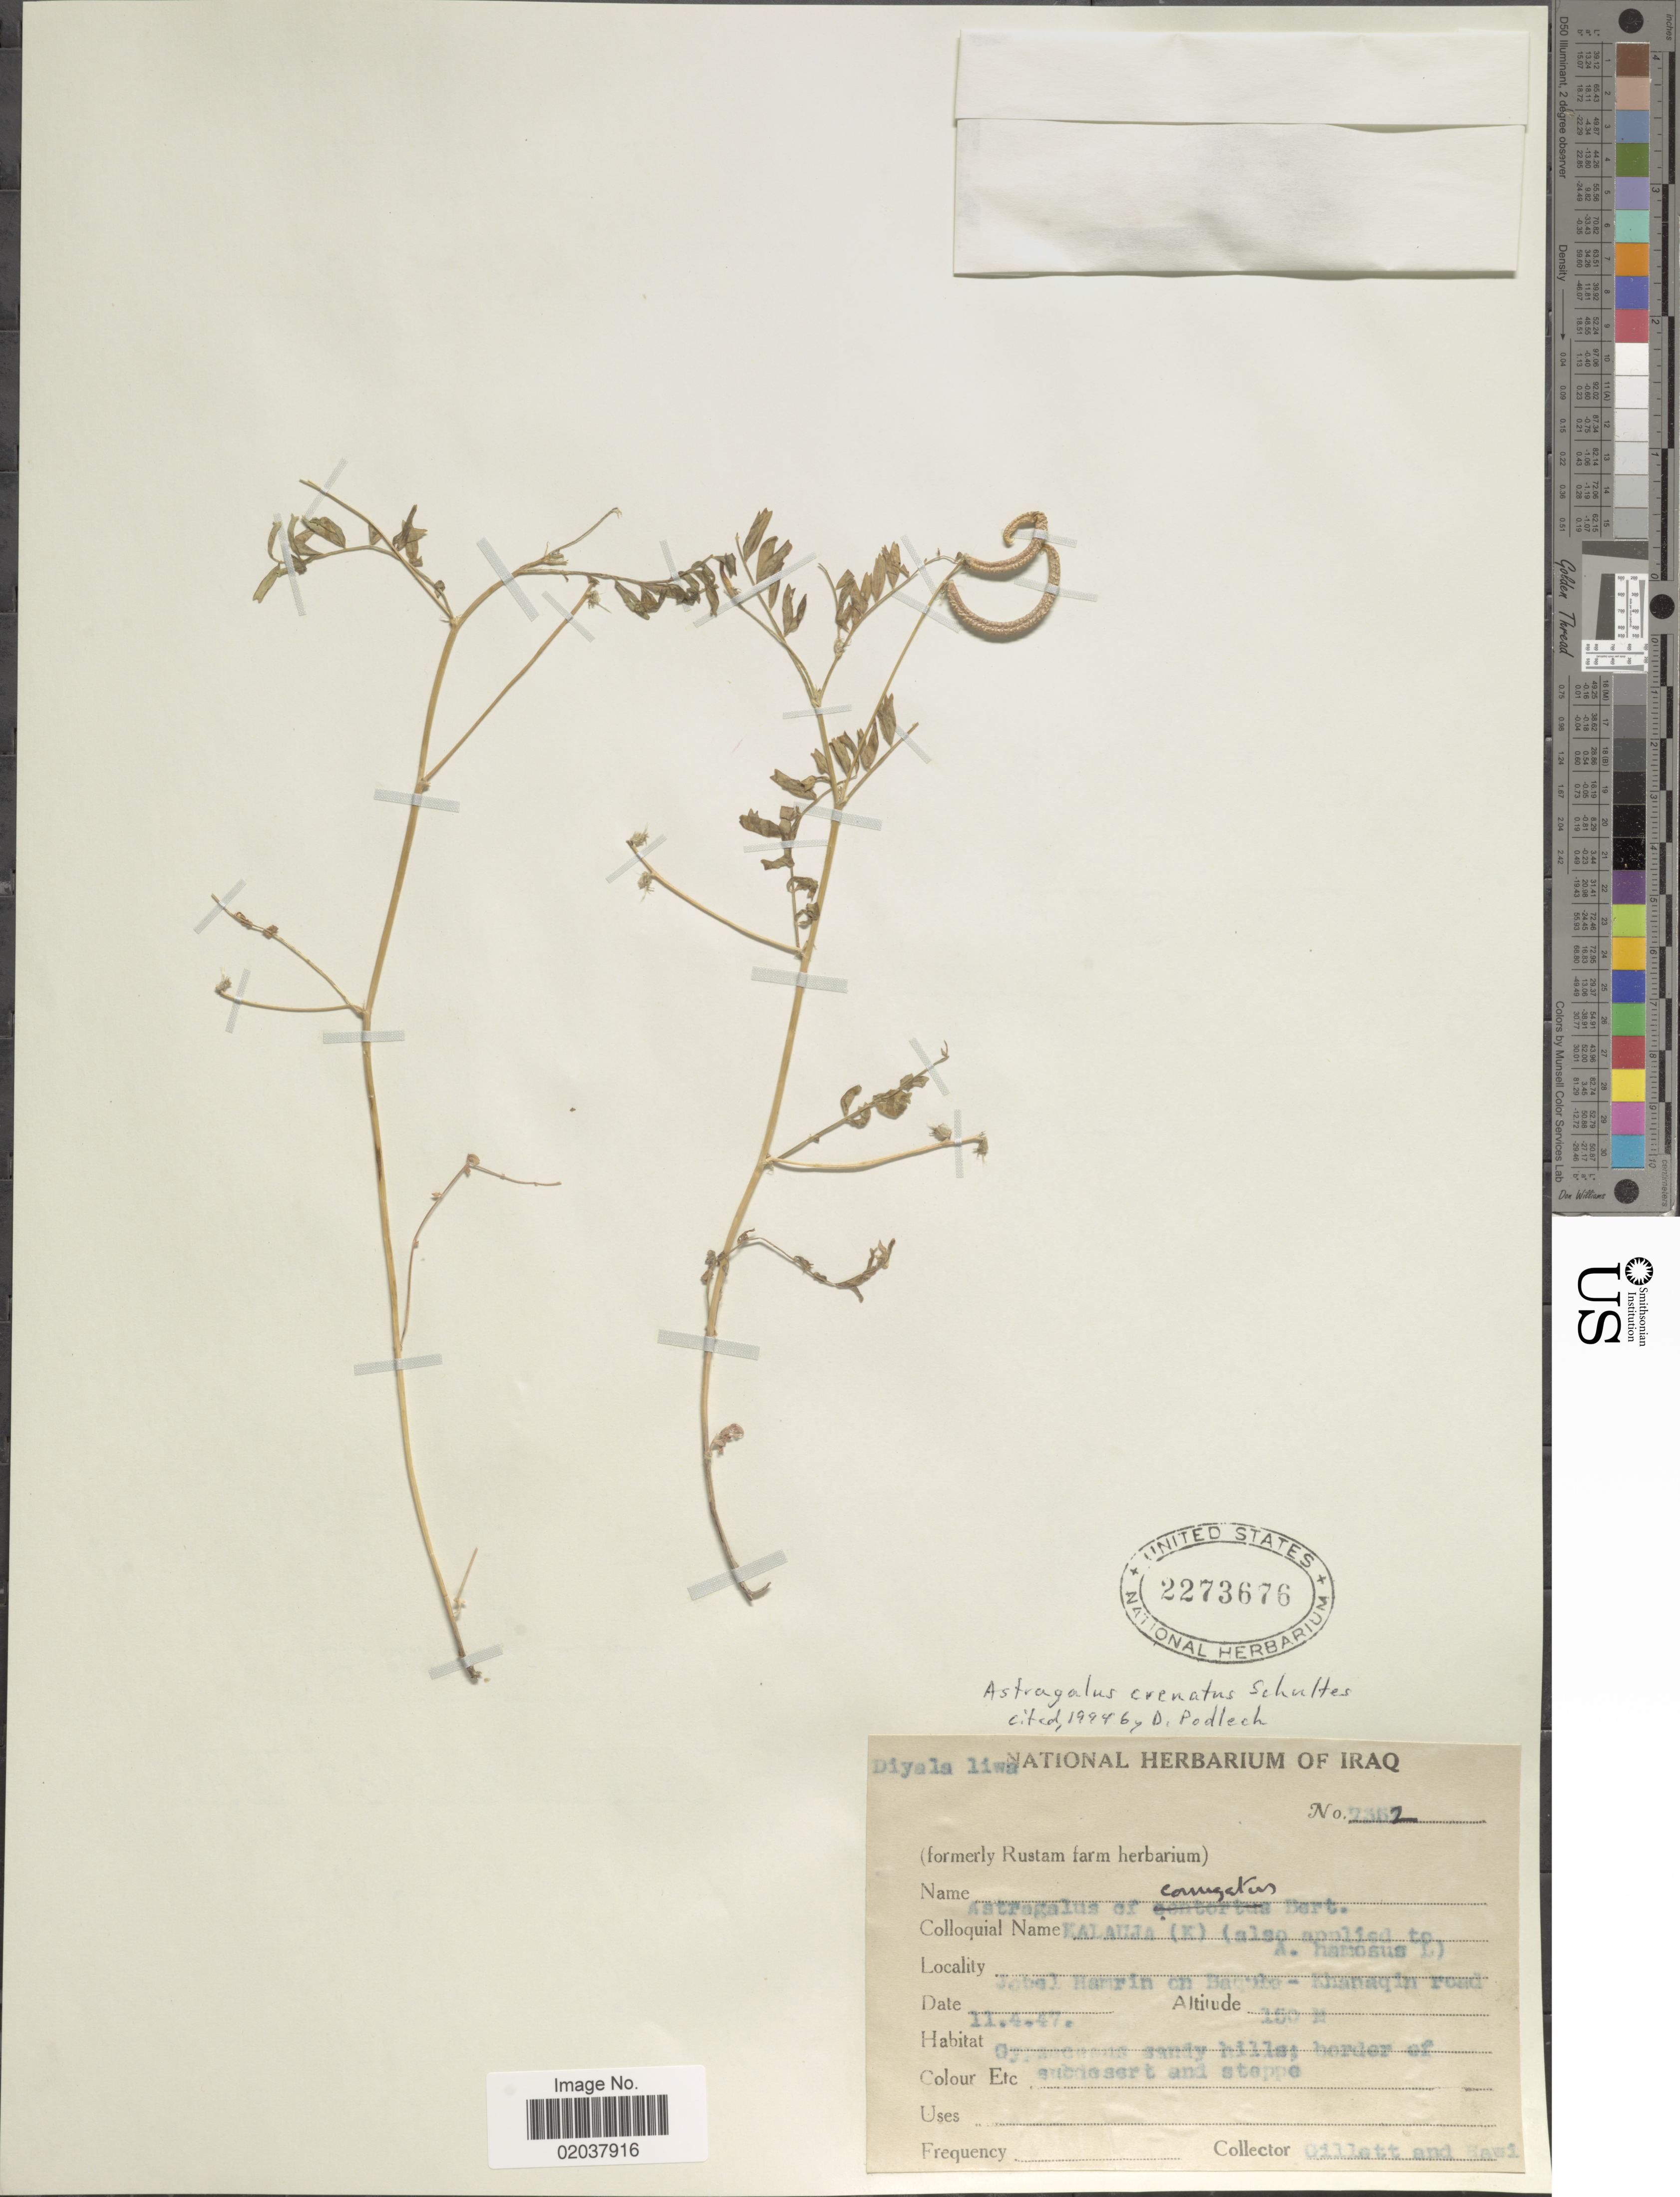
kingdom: Plantae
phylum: Tracheophyta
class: Magnoliopsida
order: Fabales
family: Fabaceae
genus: Astragalus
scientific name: Astragalus crenatus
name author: Schult.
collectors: Gillett, -- & -. Rawi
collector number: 7352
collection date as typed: Transcribed d/m/y: 11/4/47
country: Iraq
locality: Jebel Hamrin on Baque - Khanaqin road. [interpreted]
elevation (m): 150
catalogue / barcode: US 2273676